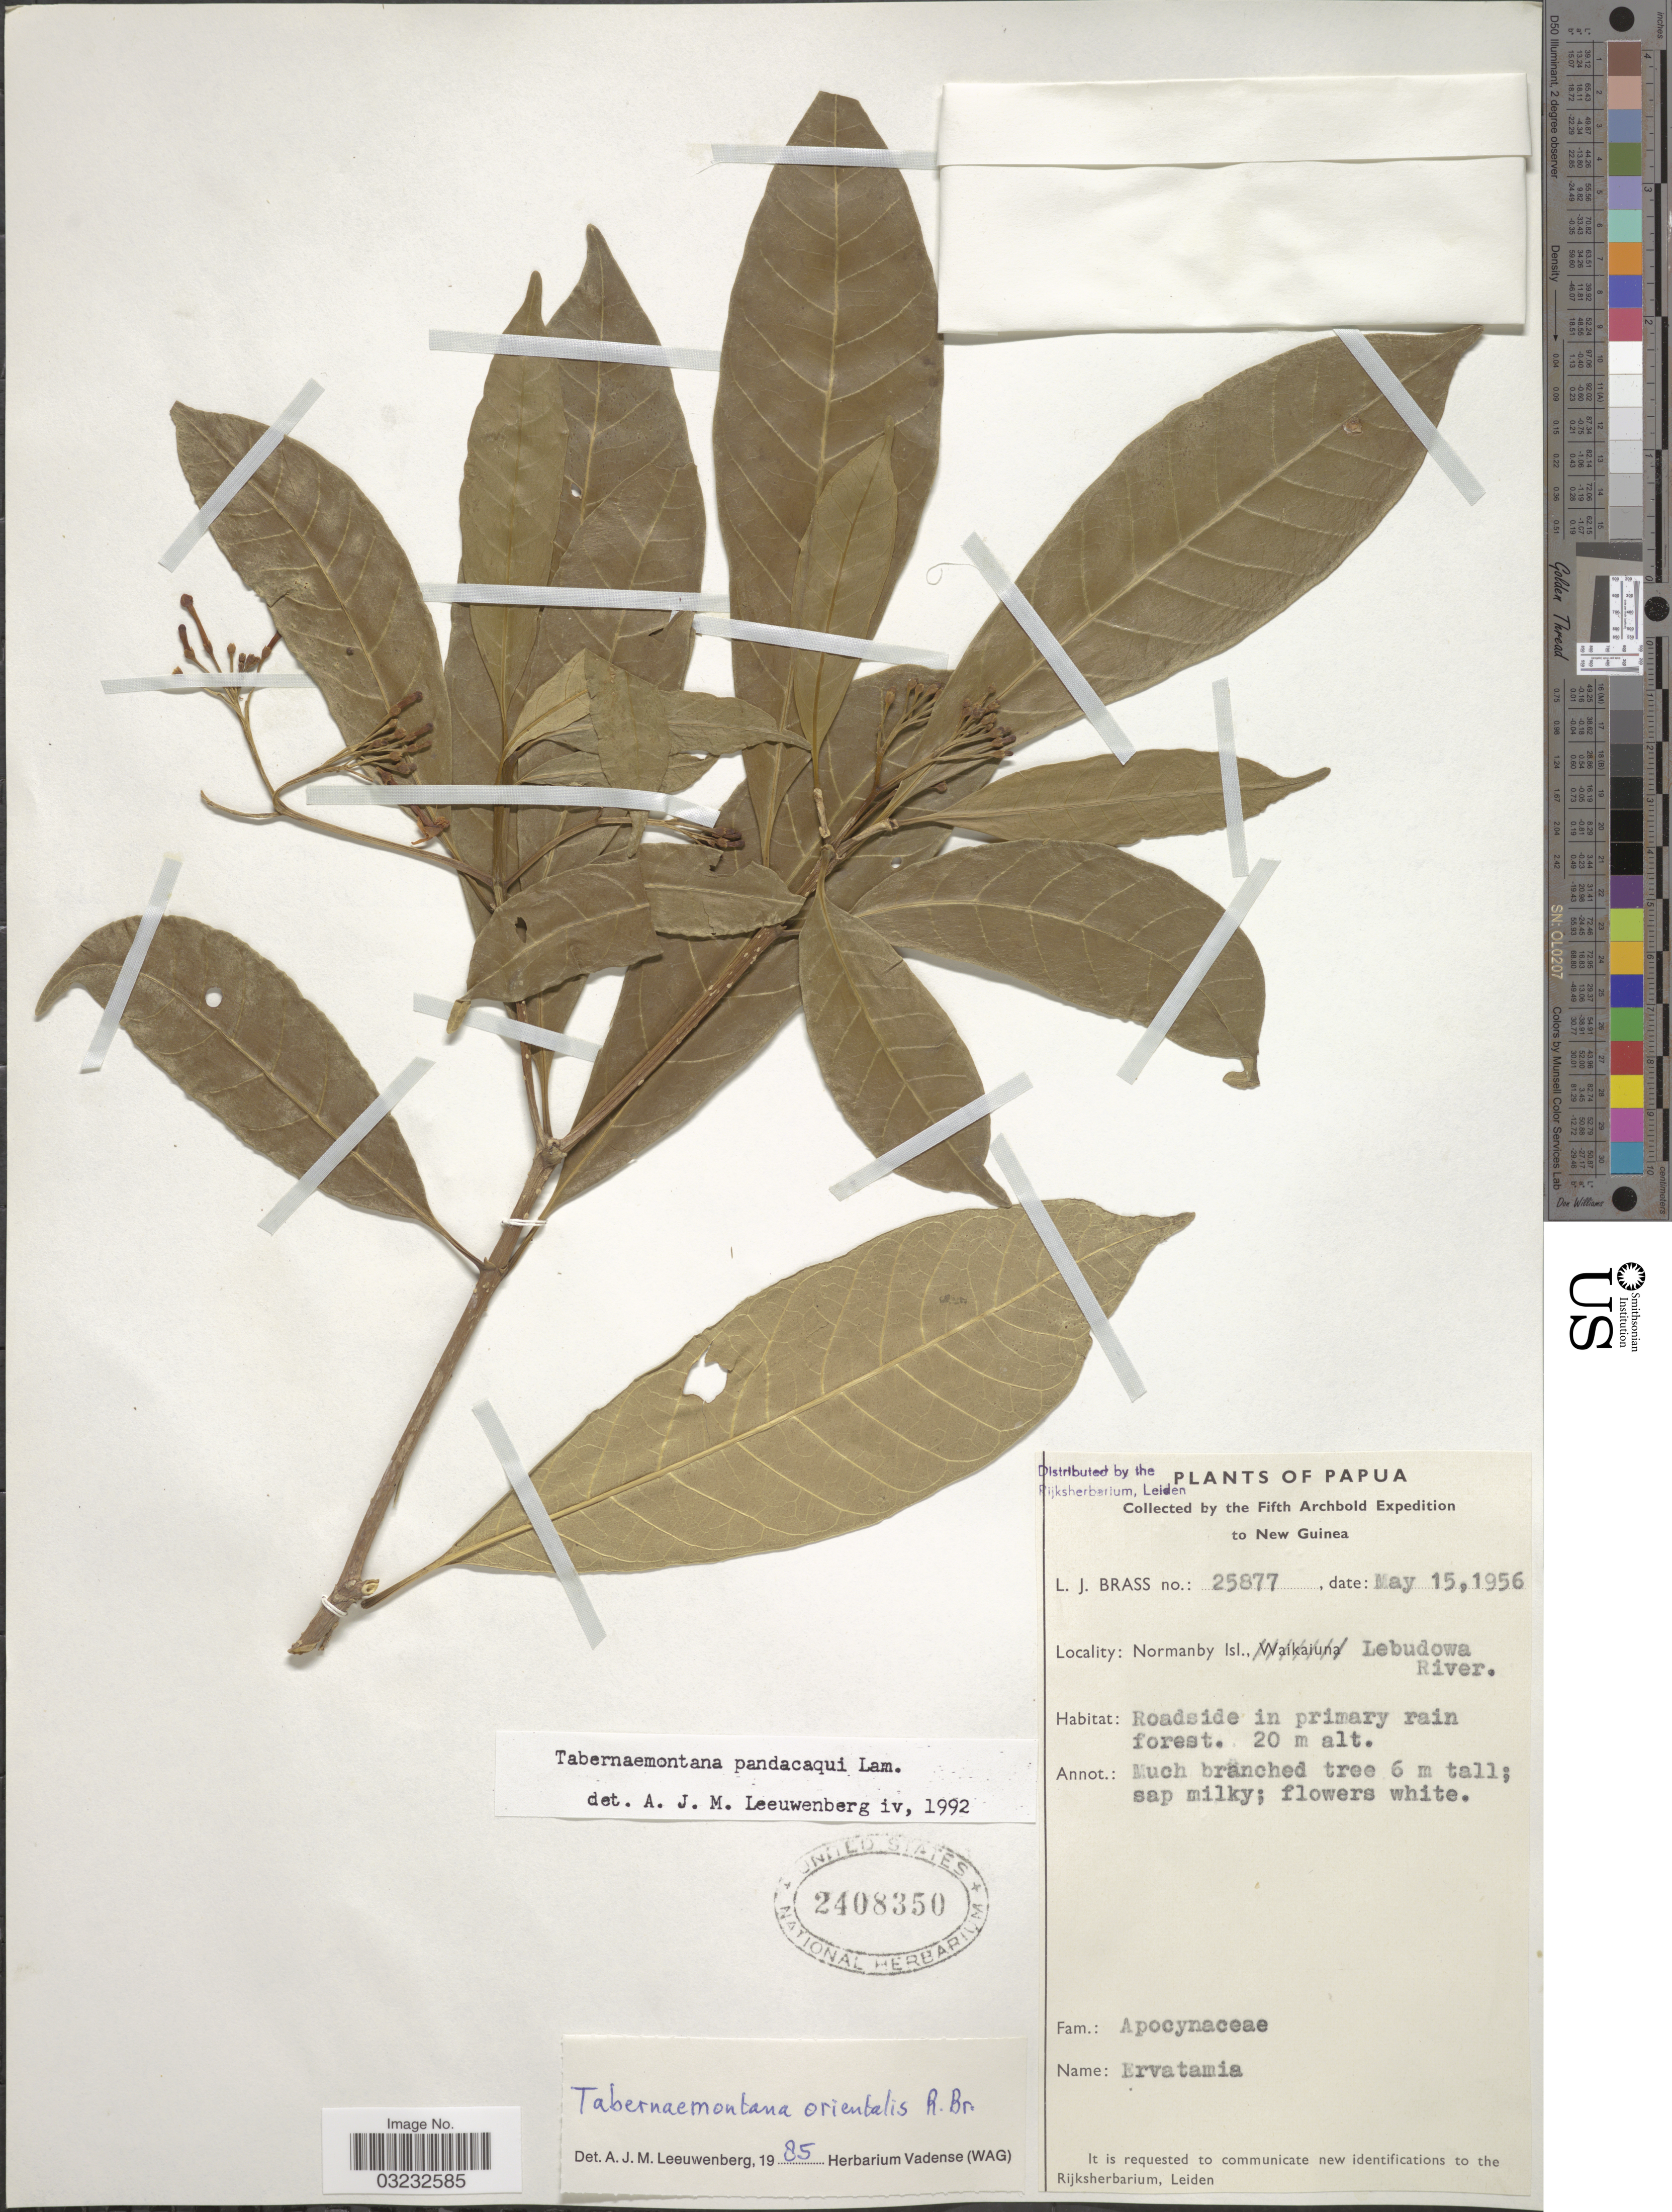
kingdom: Plantae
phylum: Tracheophyta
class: Magnoliopsida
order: Gentianales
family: Apocynaceae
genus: Tabernaemontana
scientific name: Tabernaemontana pandacaqui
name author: Poir.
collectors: L. J. Brass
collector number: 25877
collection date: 1956-05-15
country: Papua New Guinea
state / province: Milne Bay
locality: New Guinea, Normanby Isl., Lebudowa River.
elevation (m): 20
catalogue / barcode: US 2408350